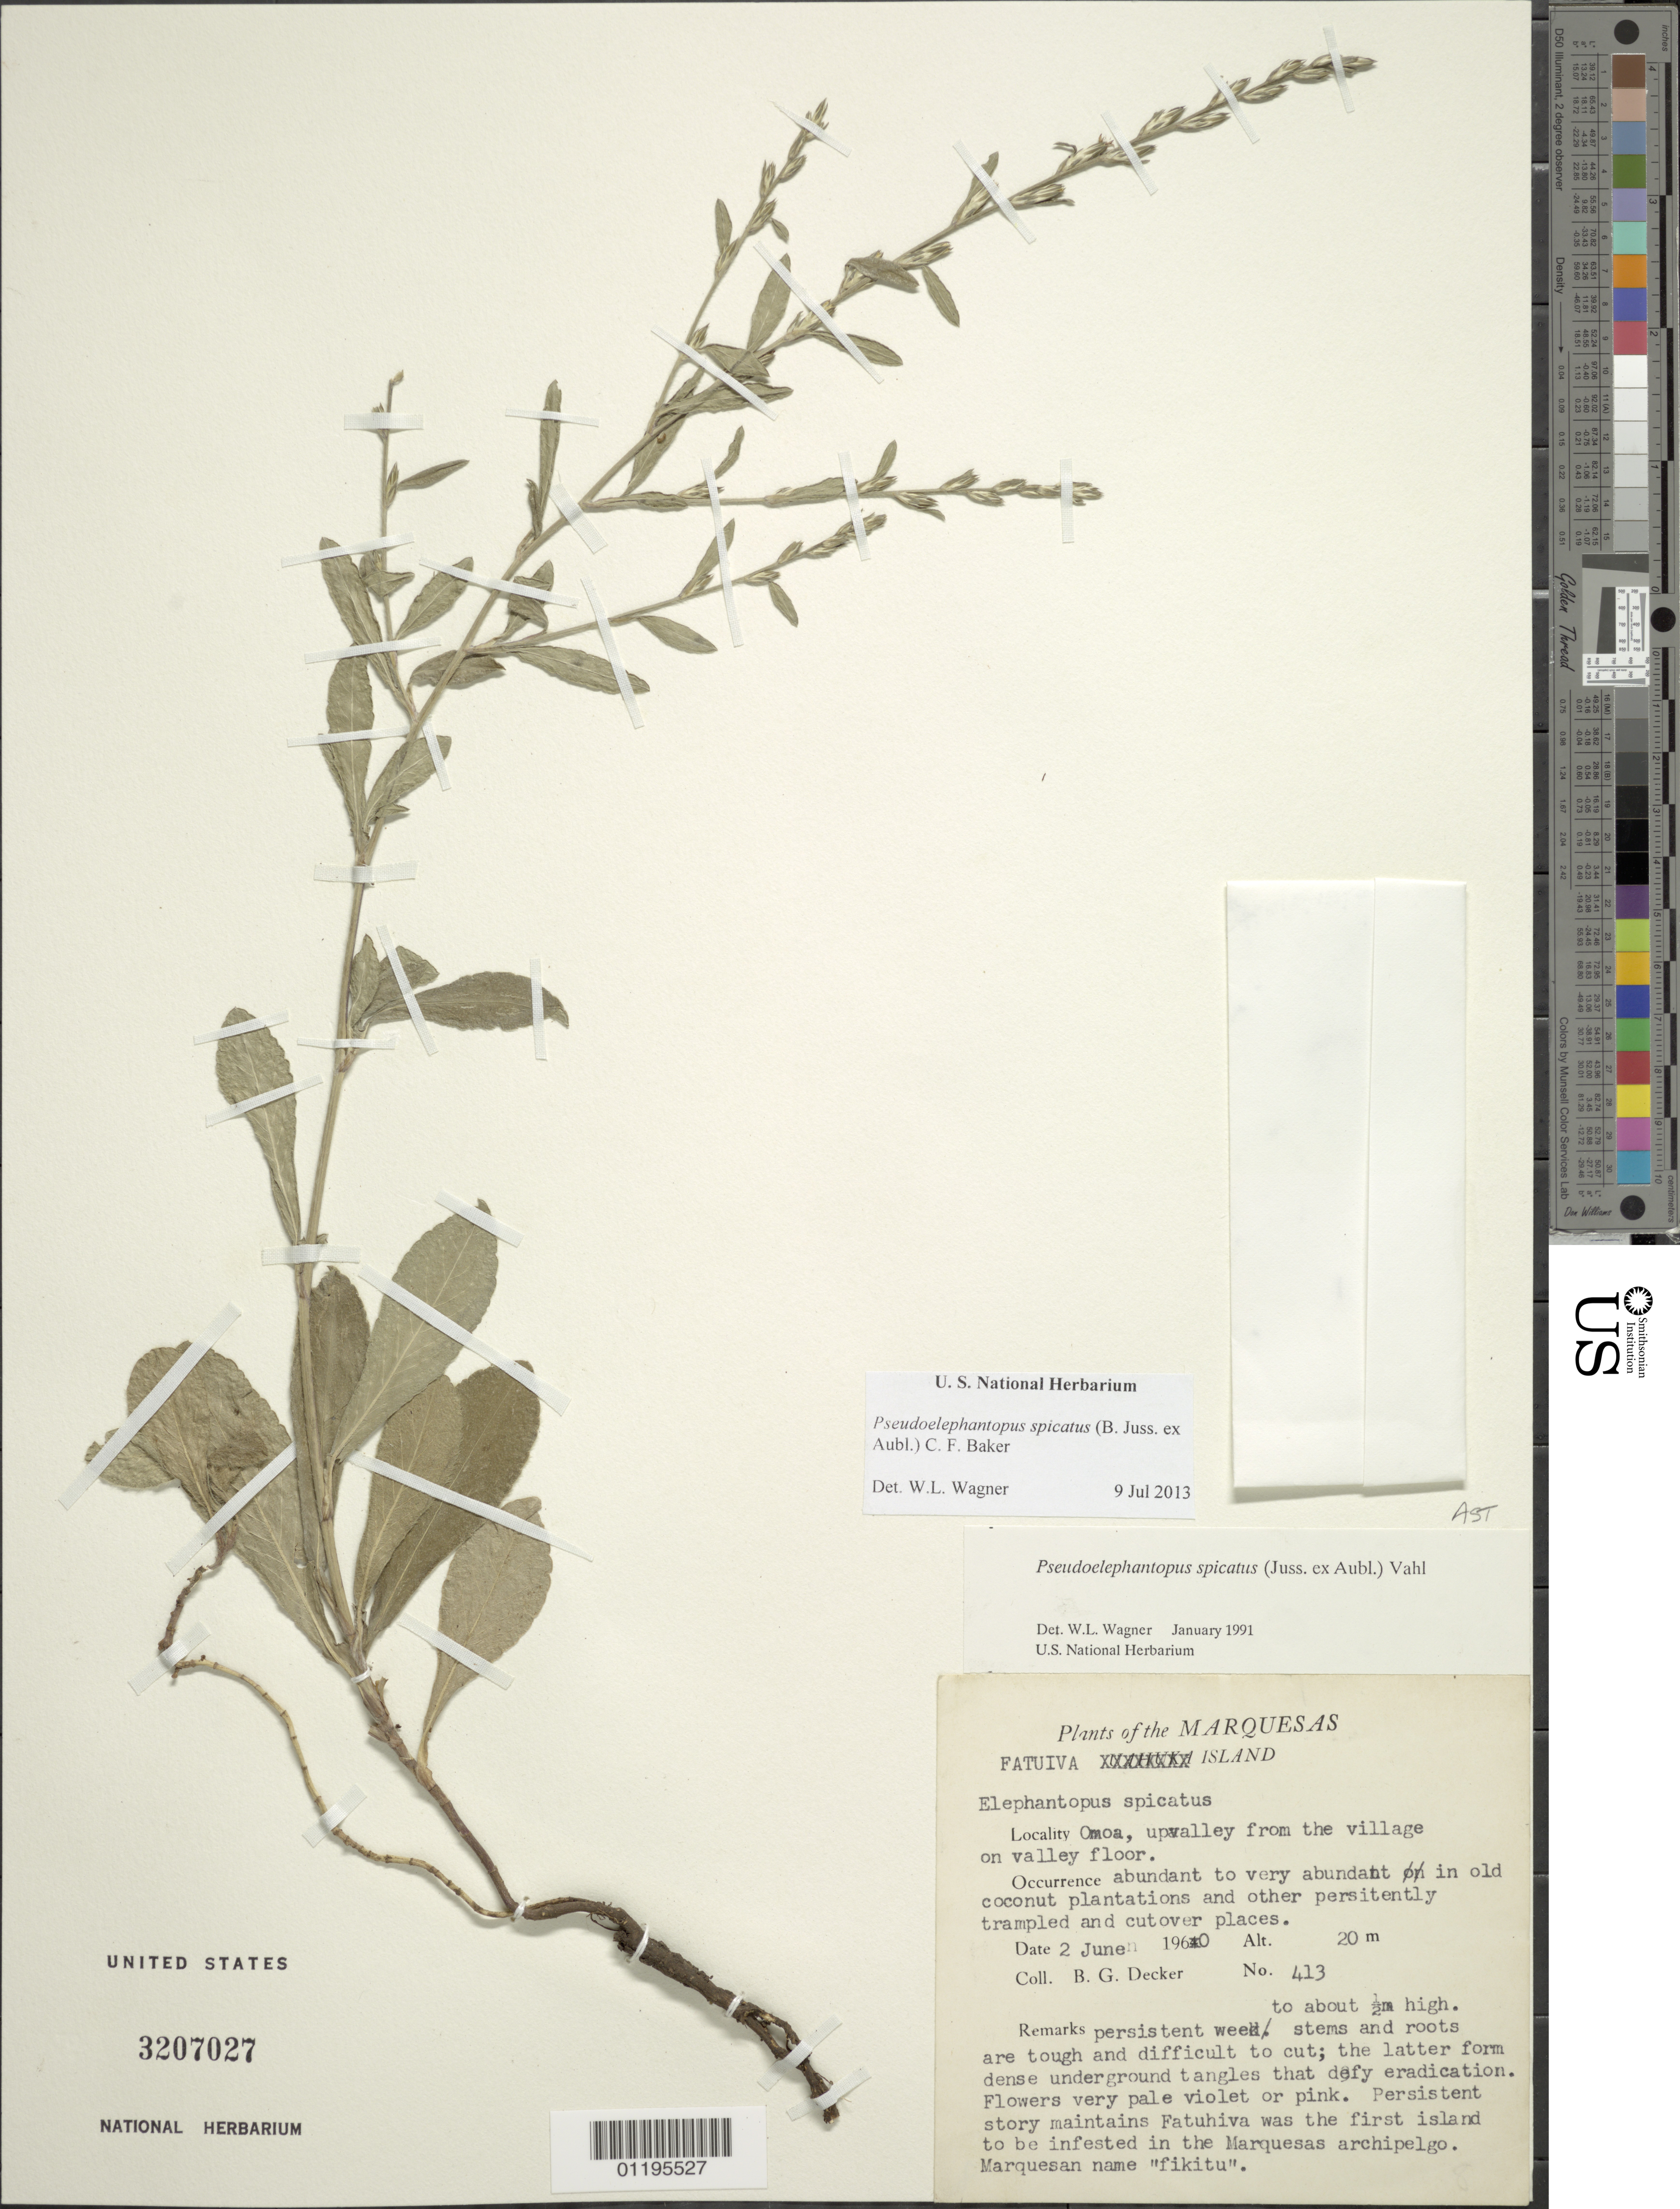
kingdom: Plantae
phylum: Tracheophyta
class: Magnoliopsida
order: Asterales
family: Asteraceae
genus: Pseudelephantopus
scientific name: Pseudelephantopus spicatus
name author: (Juss. ex Aubl.) C.F. Baker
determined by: Wagner, W. L., (BOT), Smithsonian Institution - National Museum of Natural History (UNITED STATES)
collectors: B. G. Decker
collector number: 413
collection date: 1960-06-02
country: French Polynesia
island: Fatu Hiva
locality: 'Omo'a, up valley from the village on valley floor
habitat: Abundant to very abundant in old coconut plantation and other persistently trampled and cut-over places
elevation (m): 20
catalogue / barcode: US 3207027